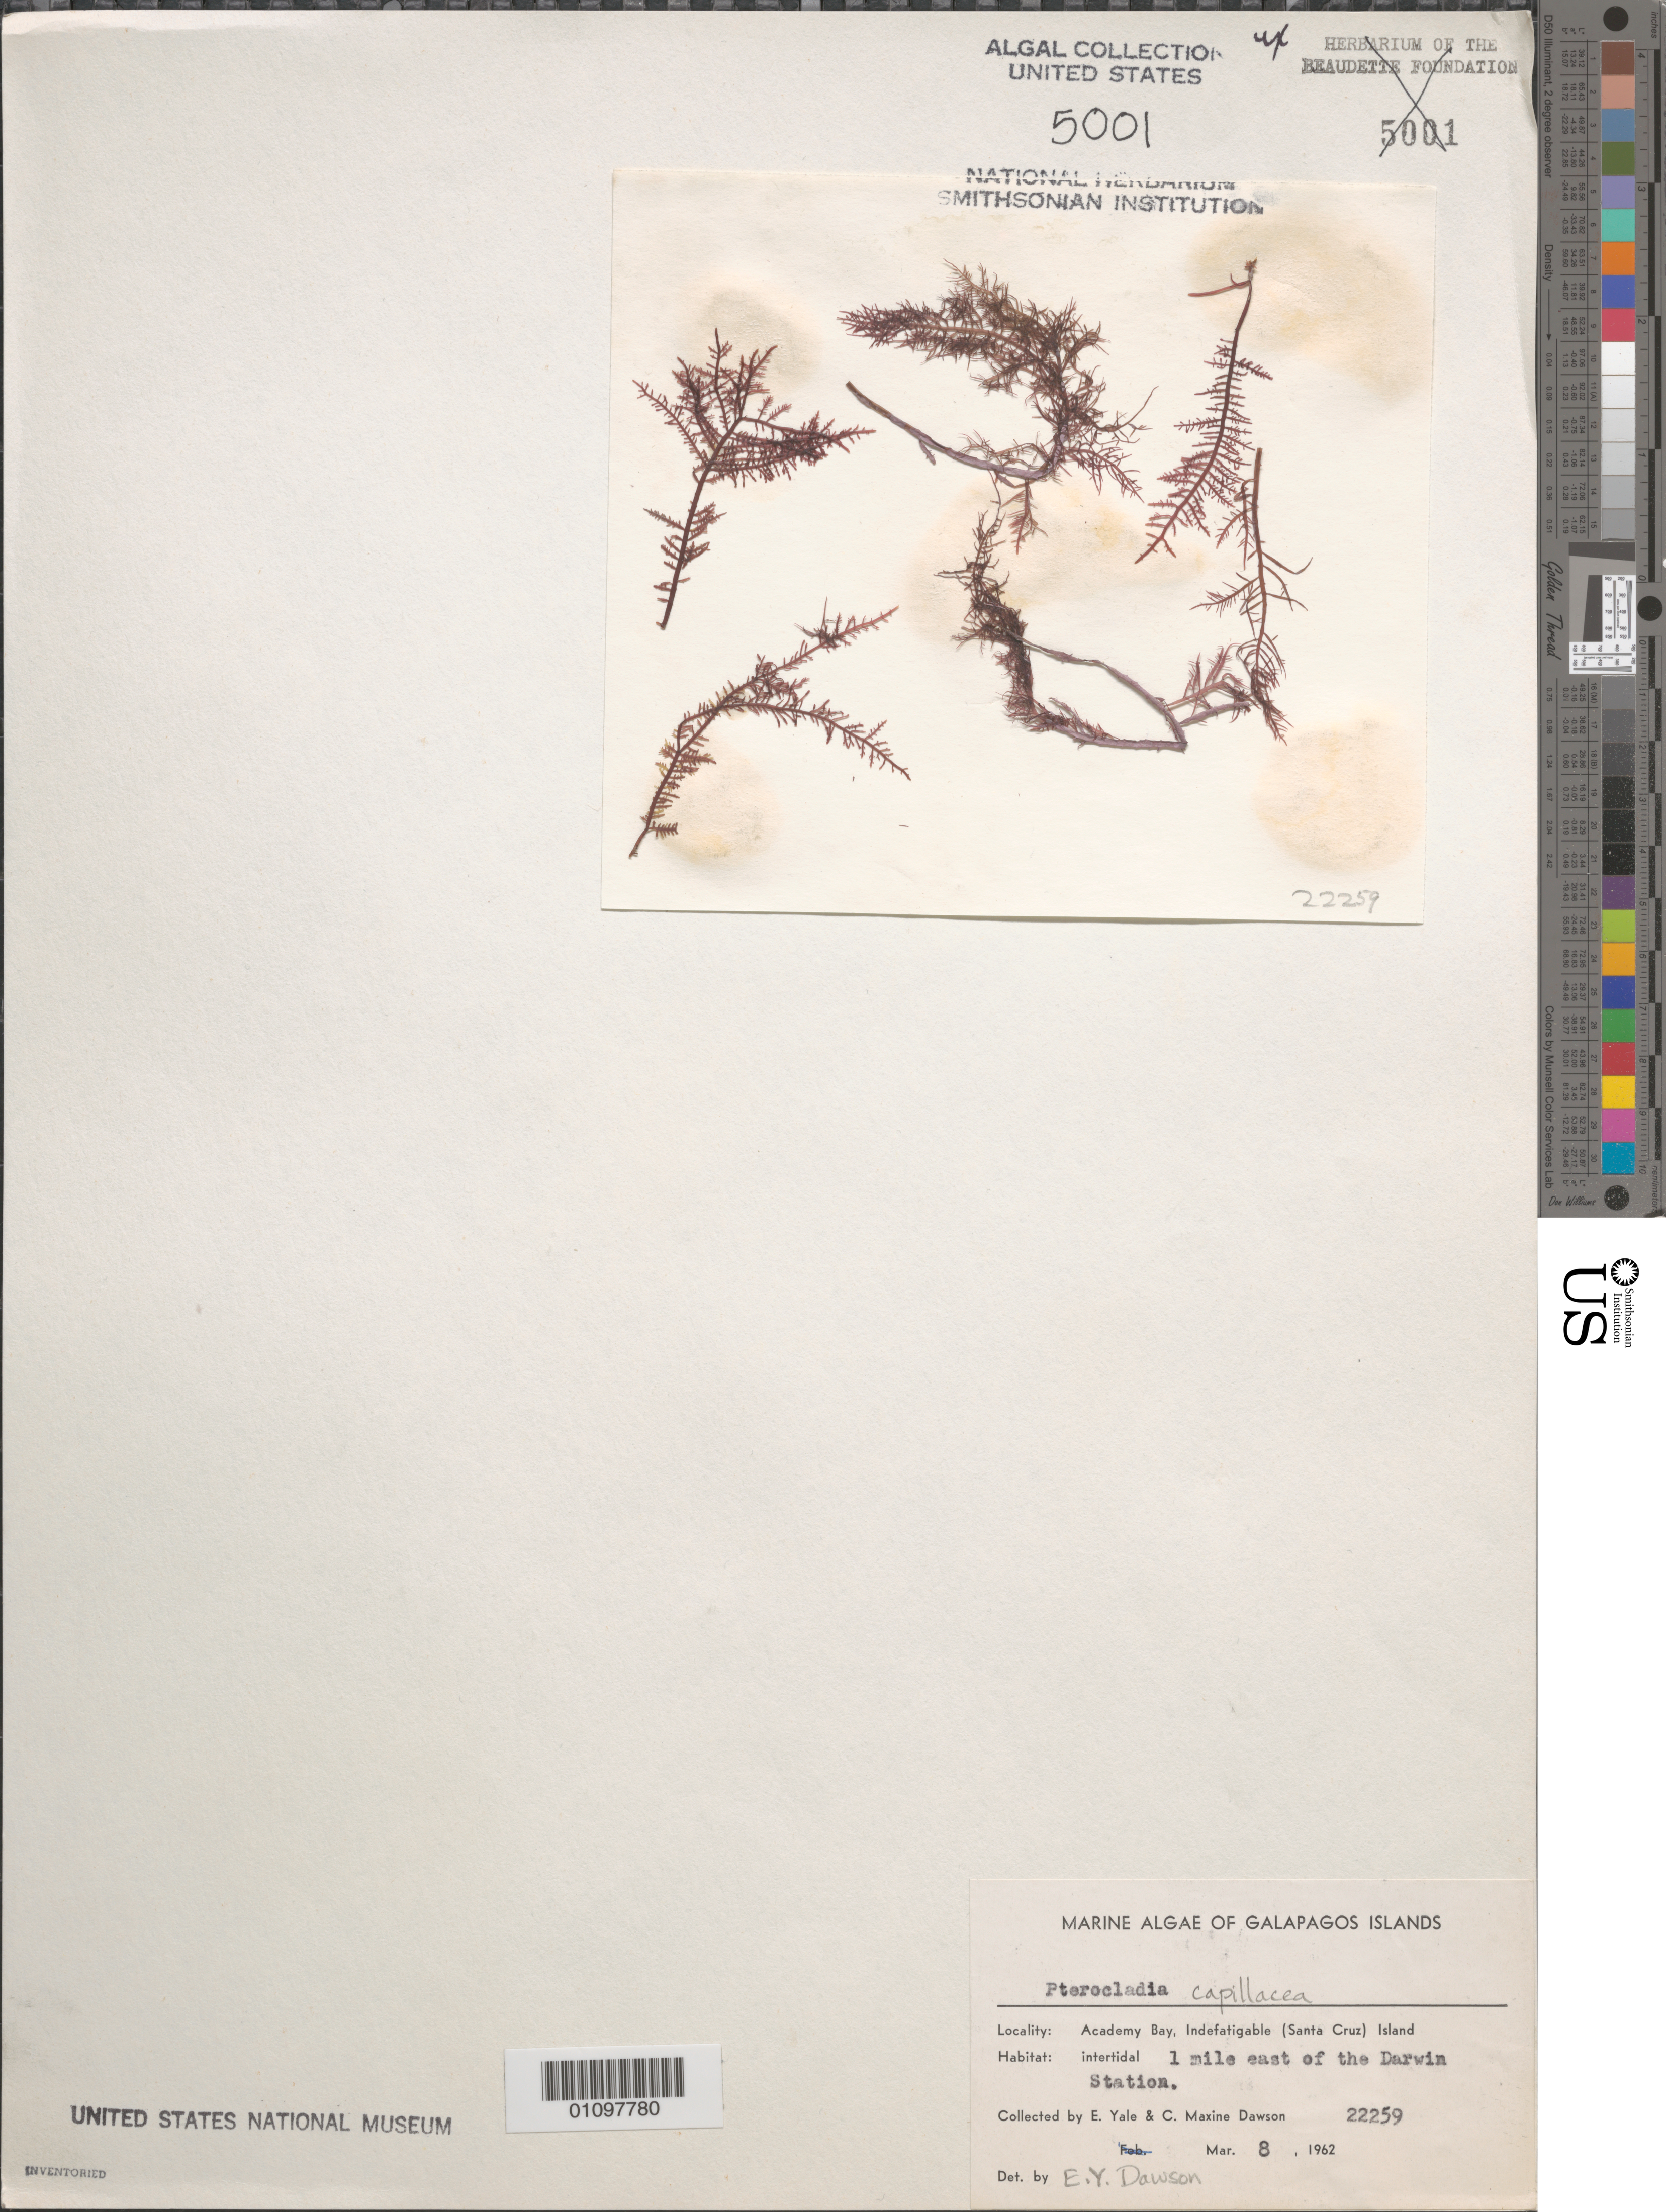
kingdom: Plantae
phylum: Rhodophyta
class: Florideophyceae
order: Gelidiales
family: Pterocladiaceae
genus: Pterocladiella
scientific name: Pterocladiella capillacea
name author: (S.G. Gmel.) Santelices & Hommers.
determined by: Algae name updating Project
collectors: E. Y. Dawson & C. M. Dawson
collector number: EYD 22259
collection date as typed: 08 Mar 1962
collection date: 1962-03-08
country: Ecuador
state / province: Colón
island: Santa Cruz [Indefatigable, Chaves]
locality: Academy Bay 1 mile east of Darwin Station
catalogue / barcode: US 5001